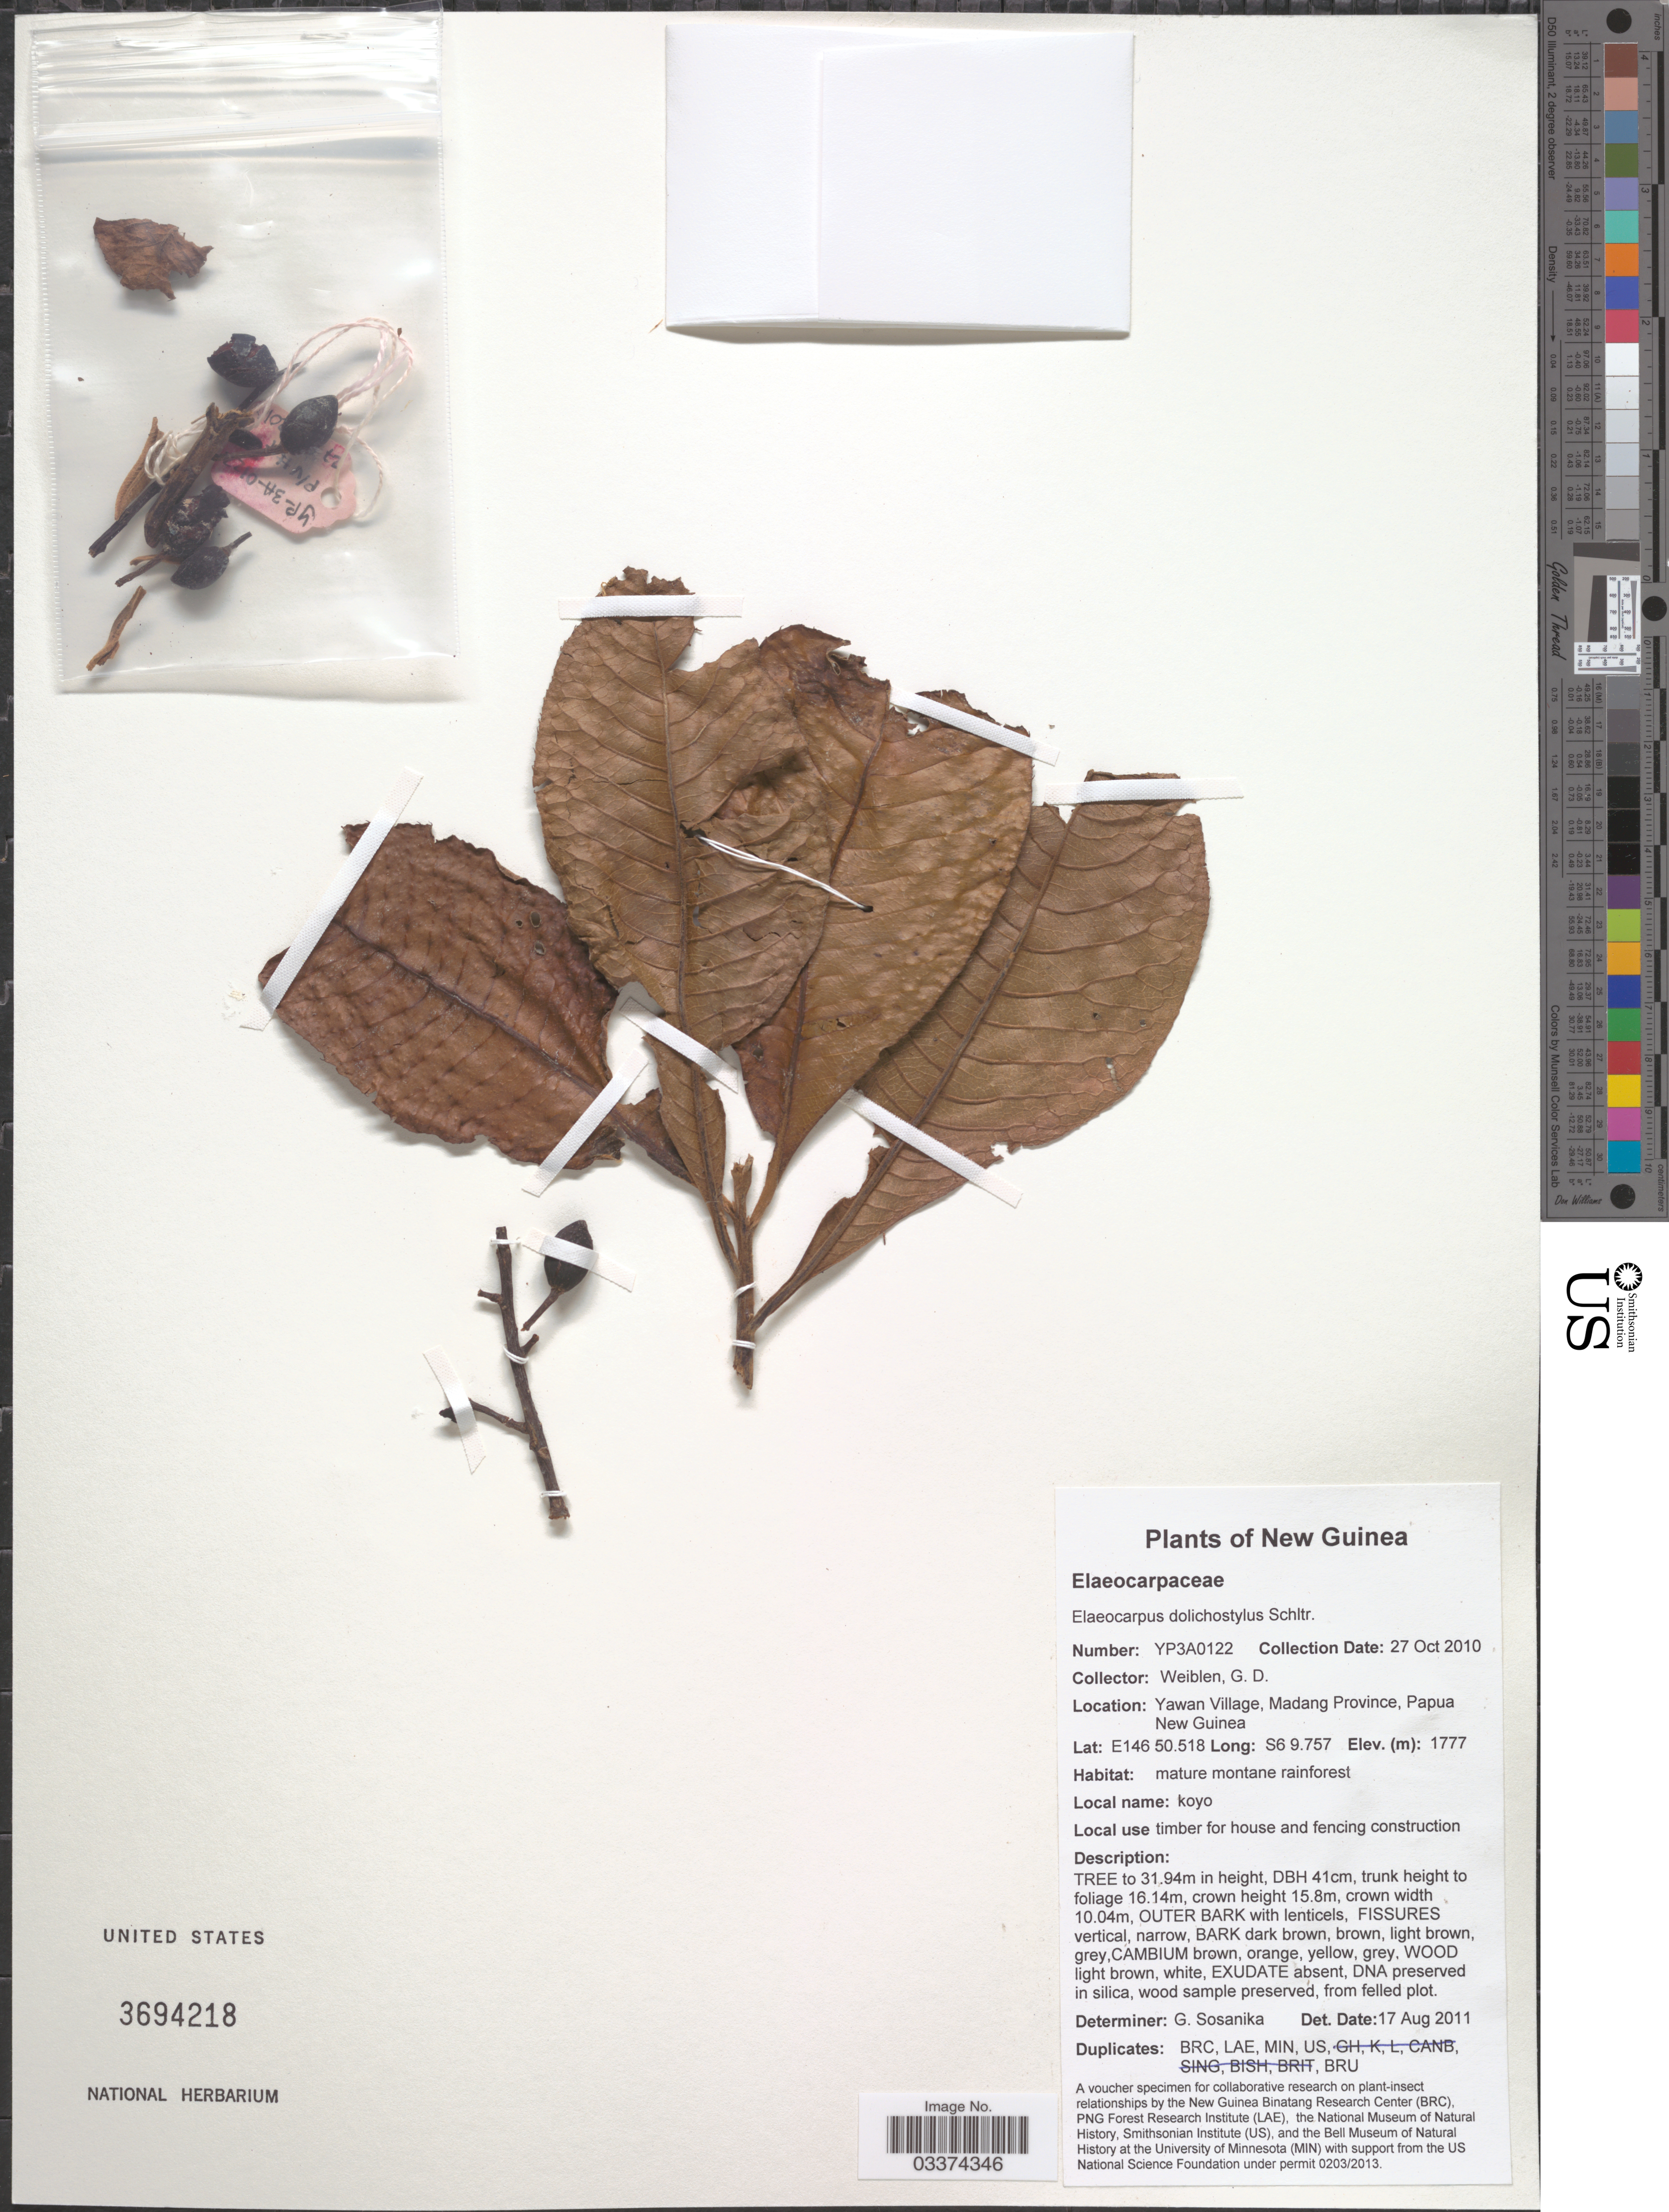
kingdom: Plantae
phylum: Tracheophyta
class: Magnoliopsida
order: Oxalidales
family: Elaeocarpaceae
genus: Elaeocarpus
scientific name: Elaeocarpus dolichostylus var. dolichostylus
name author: Schltr.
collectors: G. D. Weiblen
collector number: YP3A0122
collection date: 2010-10-27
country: Papua New Guinea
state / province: Madang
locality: New Guinea, Yawan Village.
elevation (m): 1777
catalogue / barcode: US 3694218